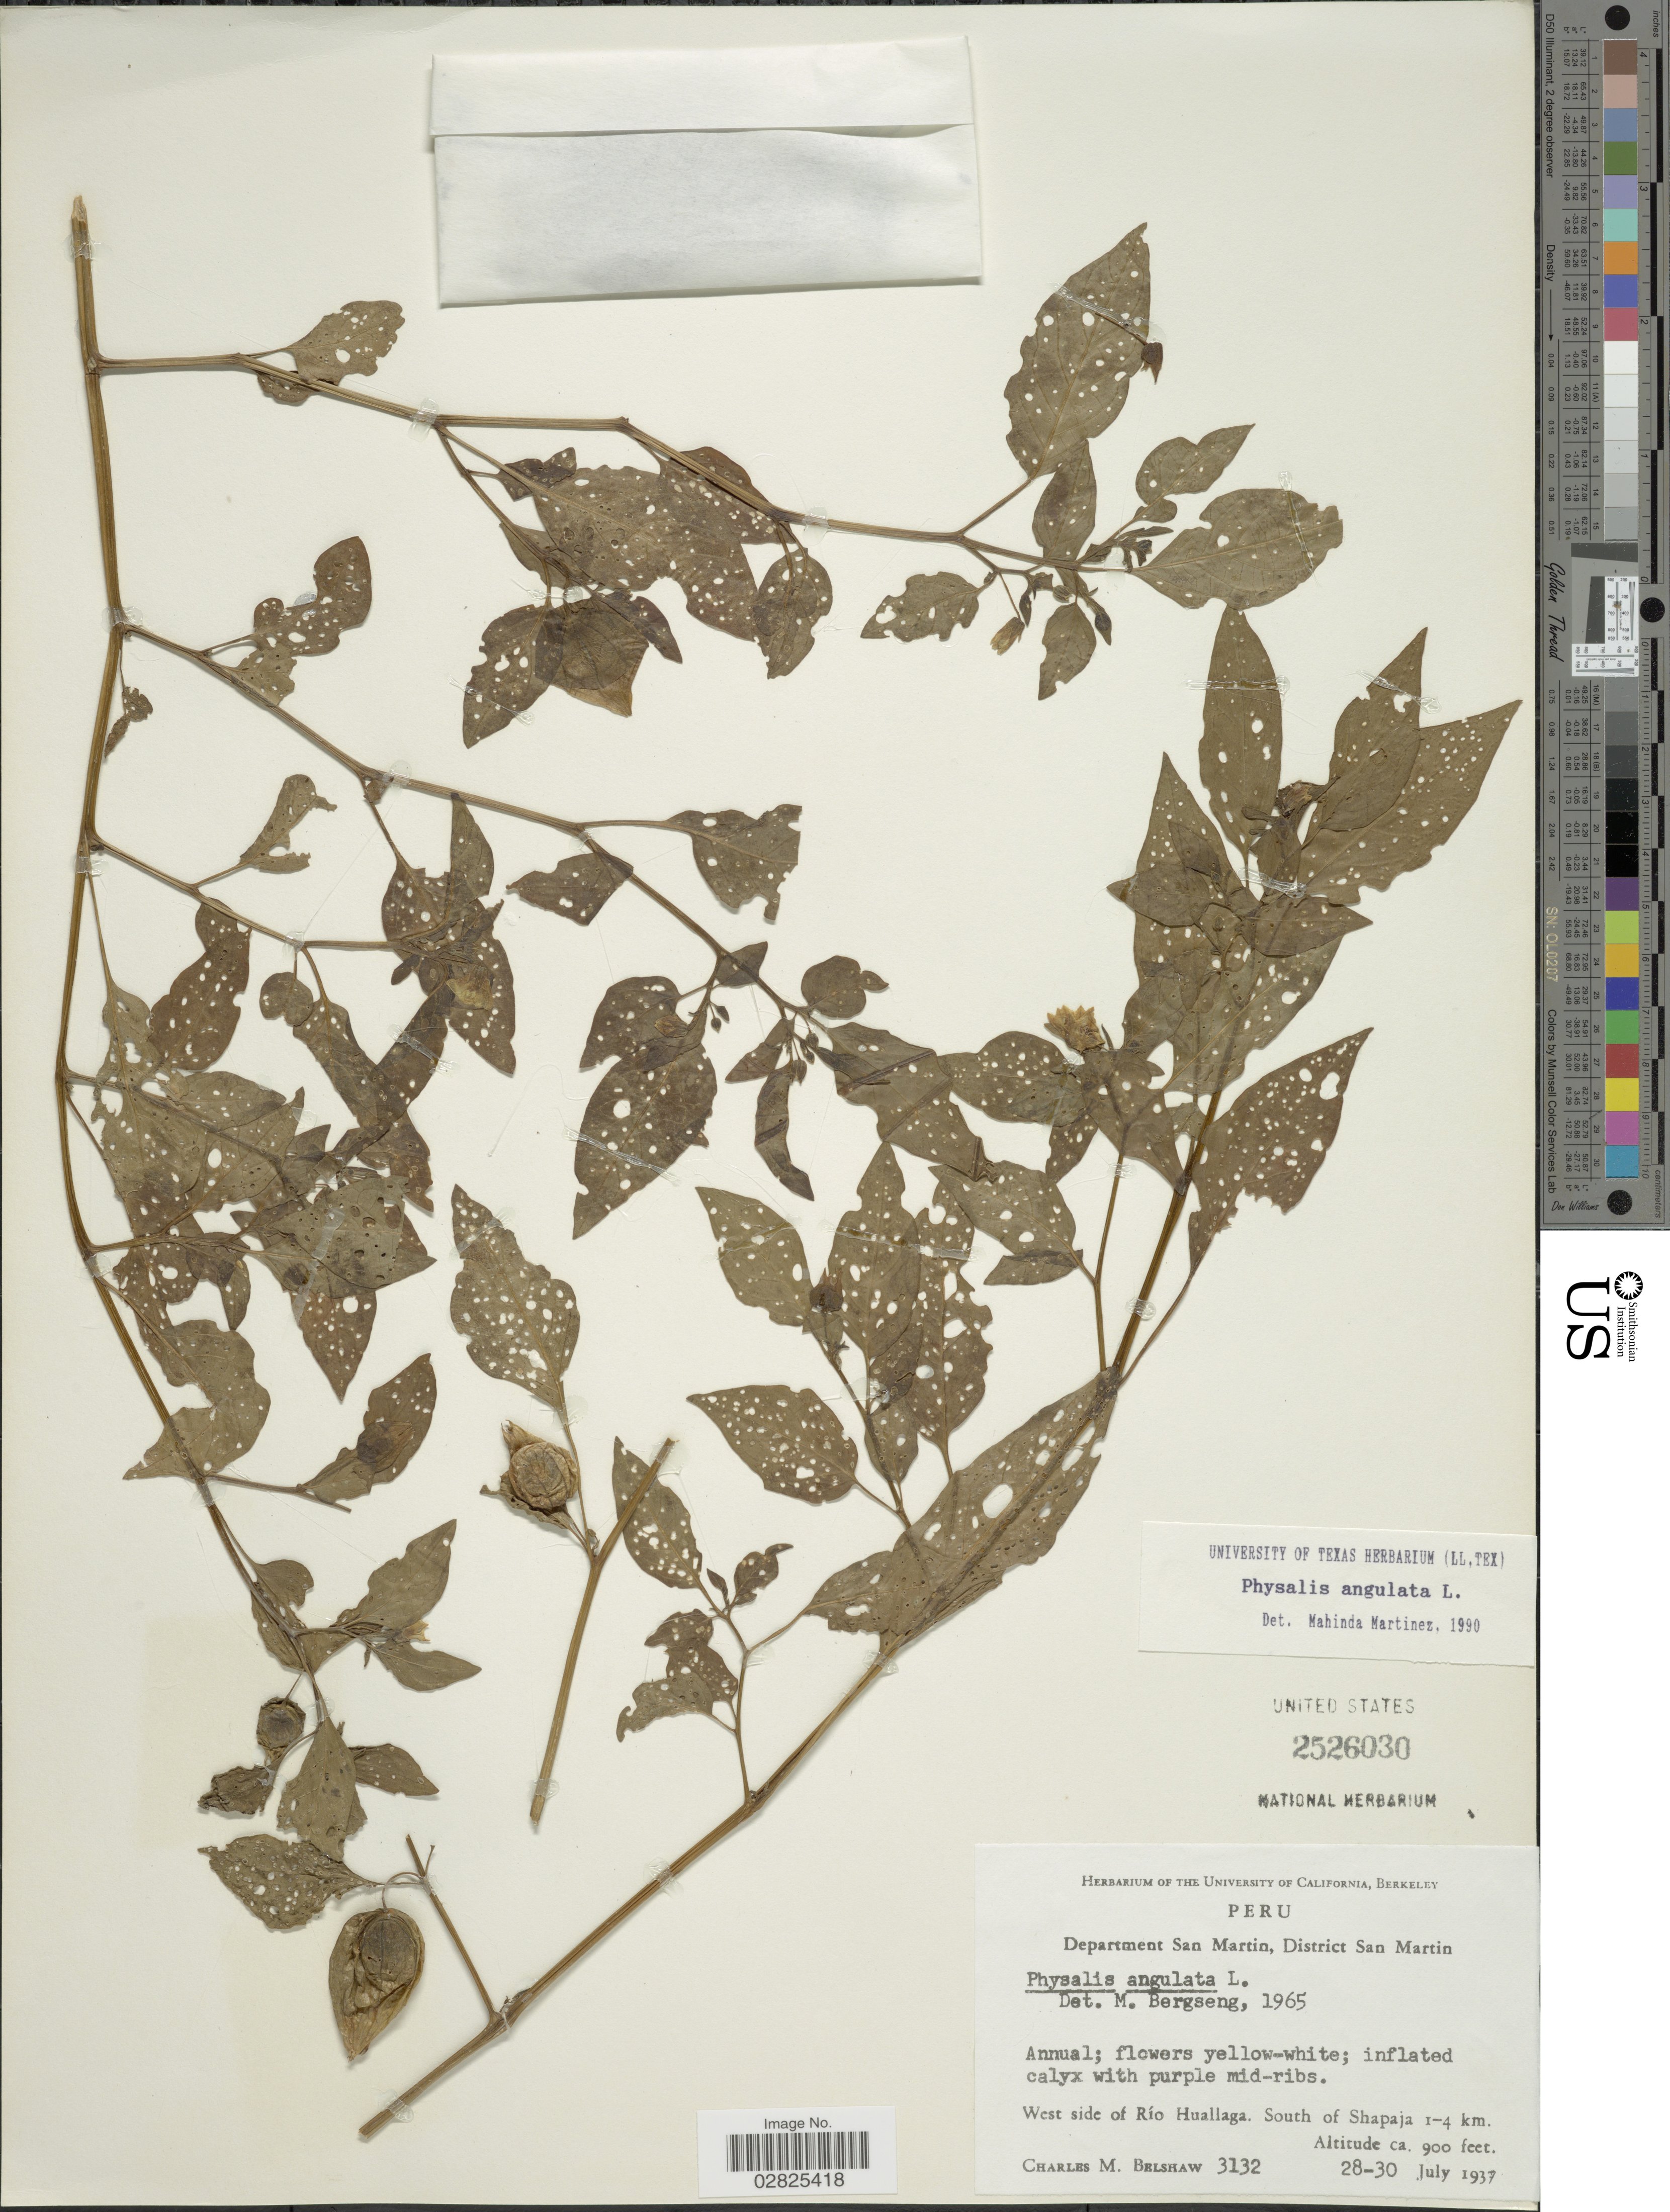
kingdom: Plantae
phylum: Tracheophyta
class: Magnoliopsida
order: Solanales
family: Solanaceae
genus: Physalis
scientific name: Physalis angulata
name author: L.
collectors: C. Shaw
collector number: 3132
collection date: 1937-07-28/1937-07-30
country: Peru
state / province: San Martín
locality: Department San Martin, District San Martin, West side of Río Huallaga. South of Shapaja 1-4 km.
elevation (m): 274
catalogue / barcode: US 2526030